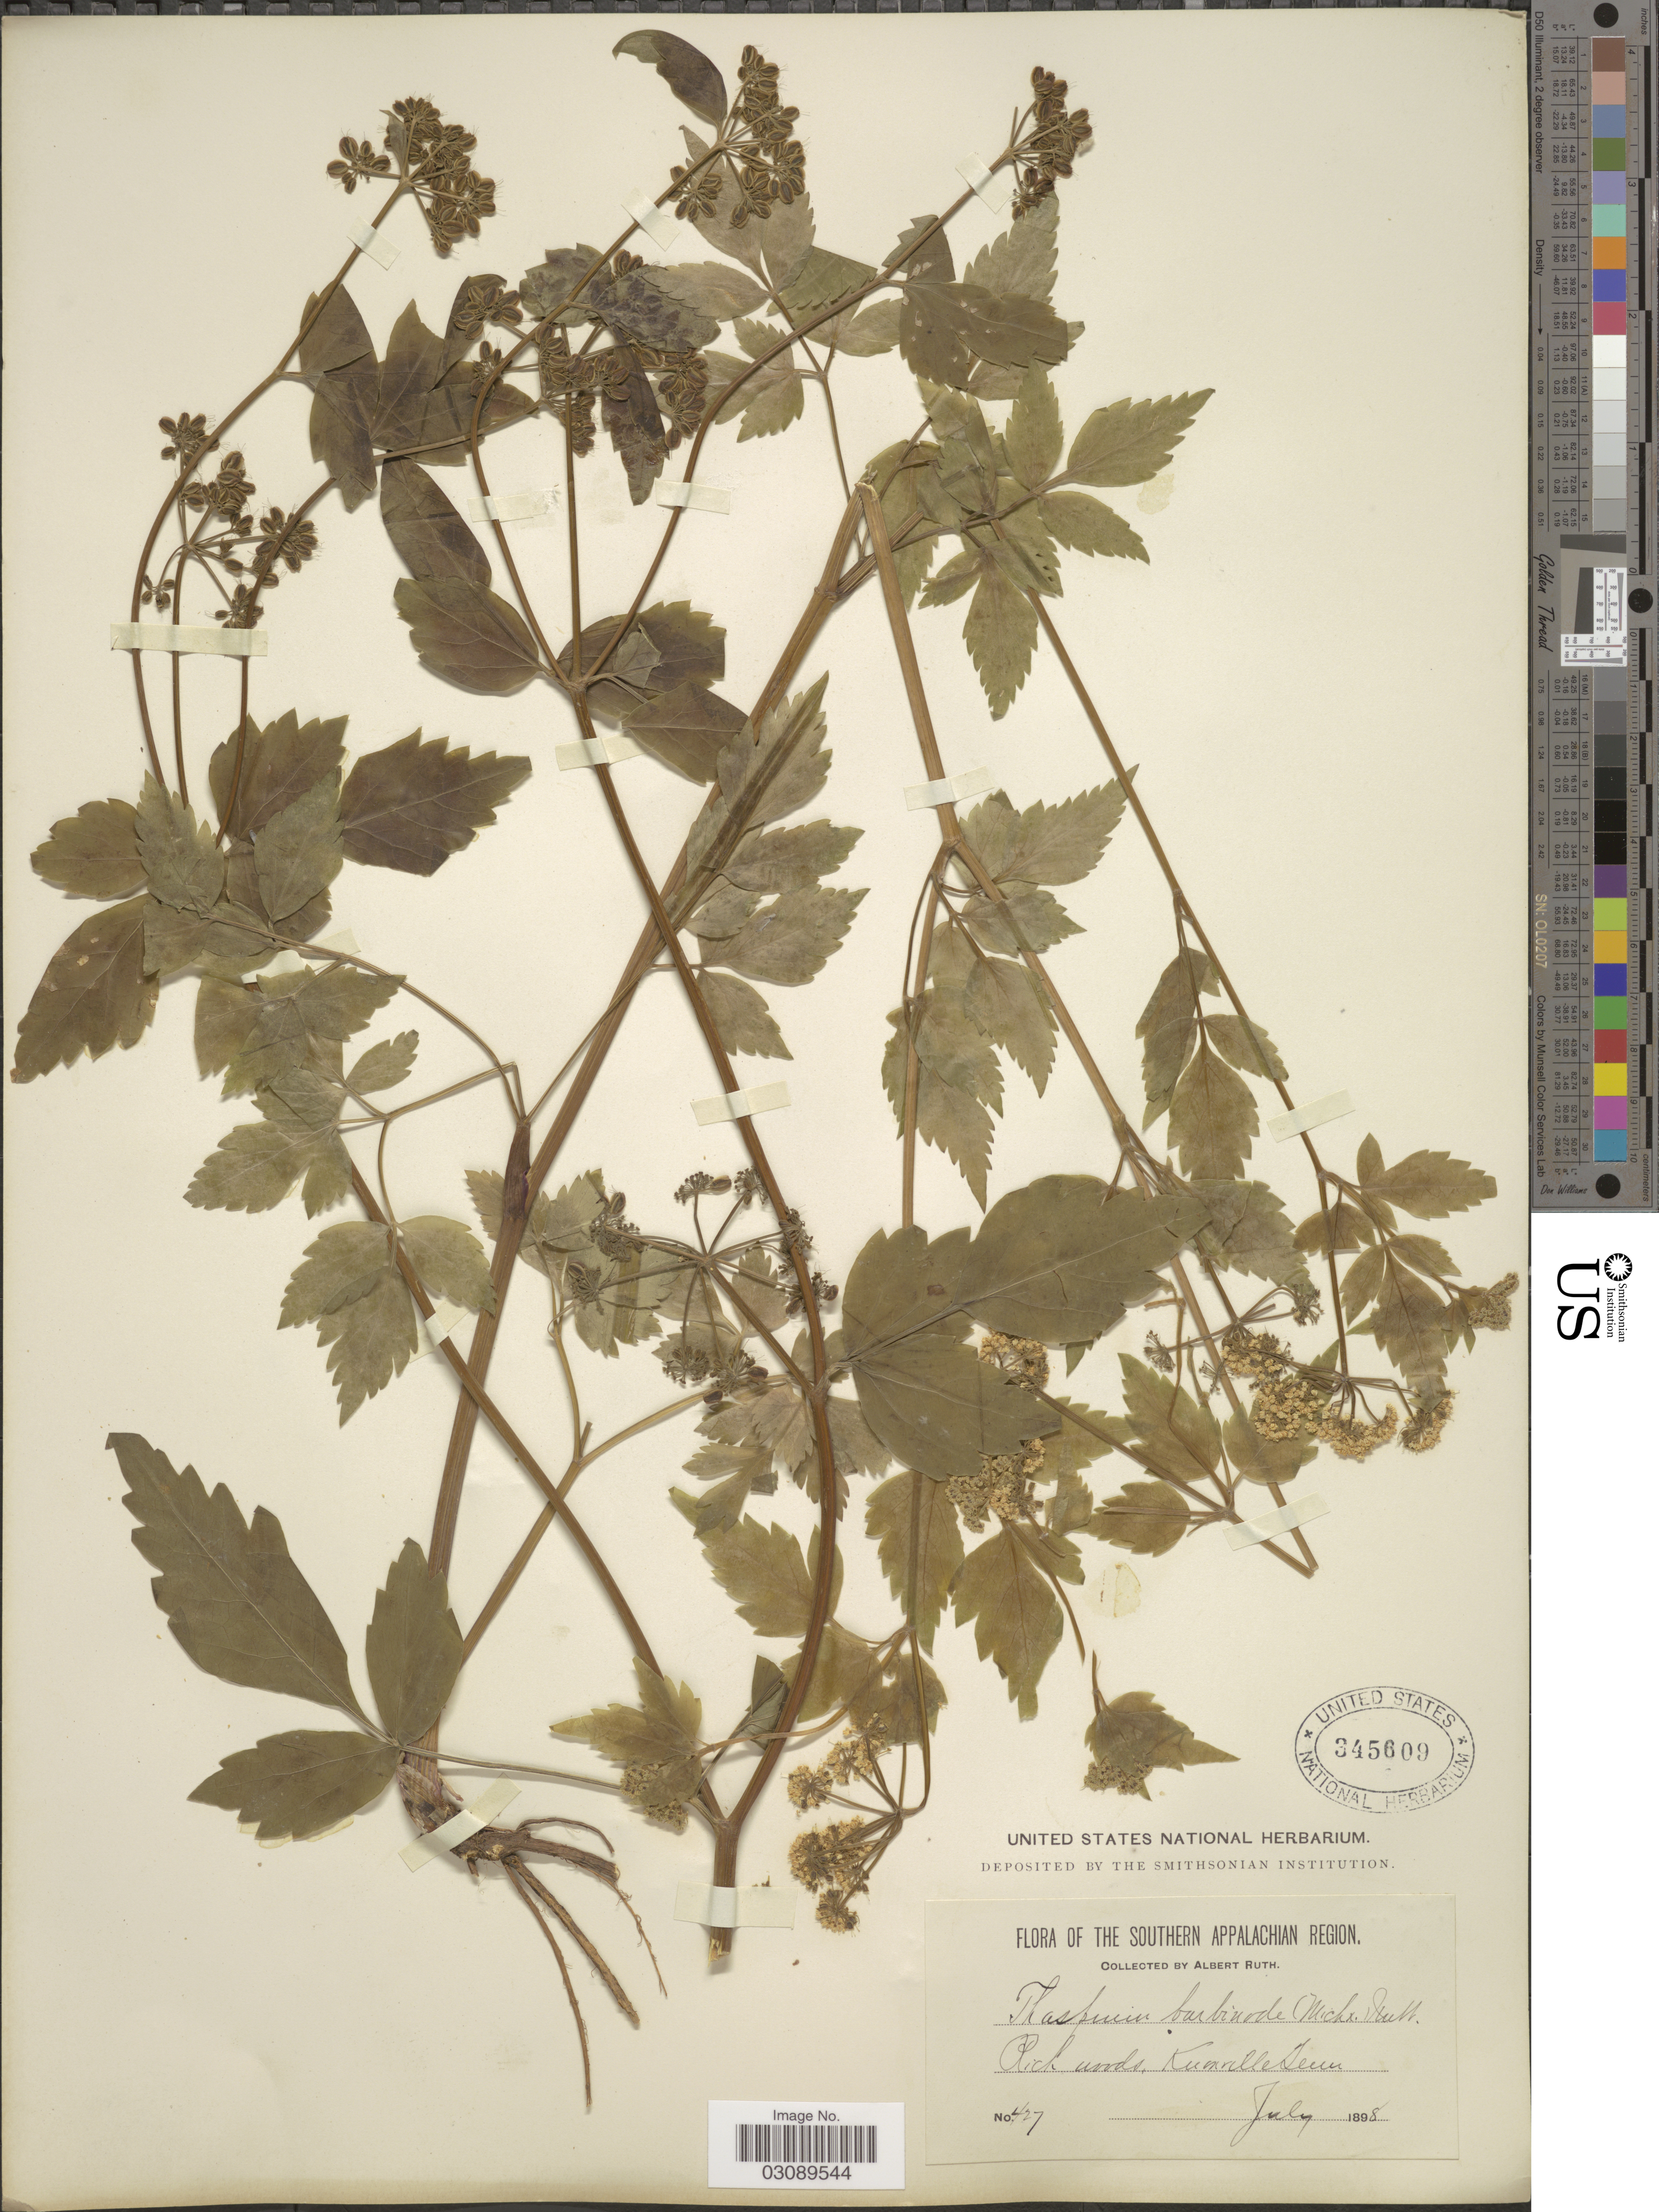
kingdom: Plantae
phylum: Tracheophyta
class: Magnoliopsida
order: Apiales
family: Apiaceae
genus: Thaspium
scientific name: Thaspium barbinode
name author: (Michx.) Nutt.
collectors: A. Ruth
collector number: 427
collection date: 1898-07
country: United States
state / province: Tennessee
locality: Southern Appalachian Region. Knoxville.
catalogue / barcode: US 345609